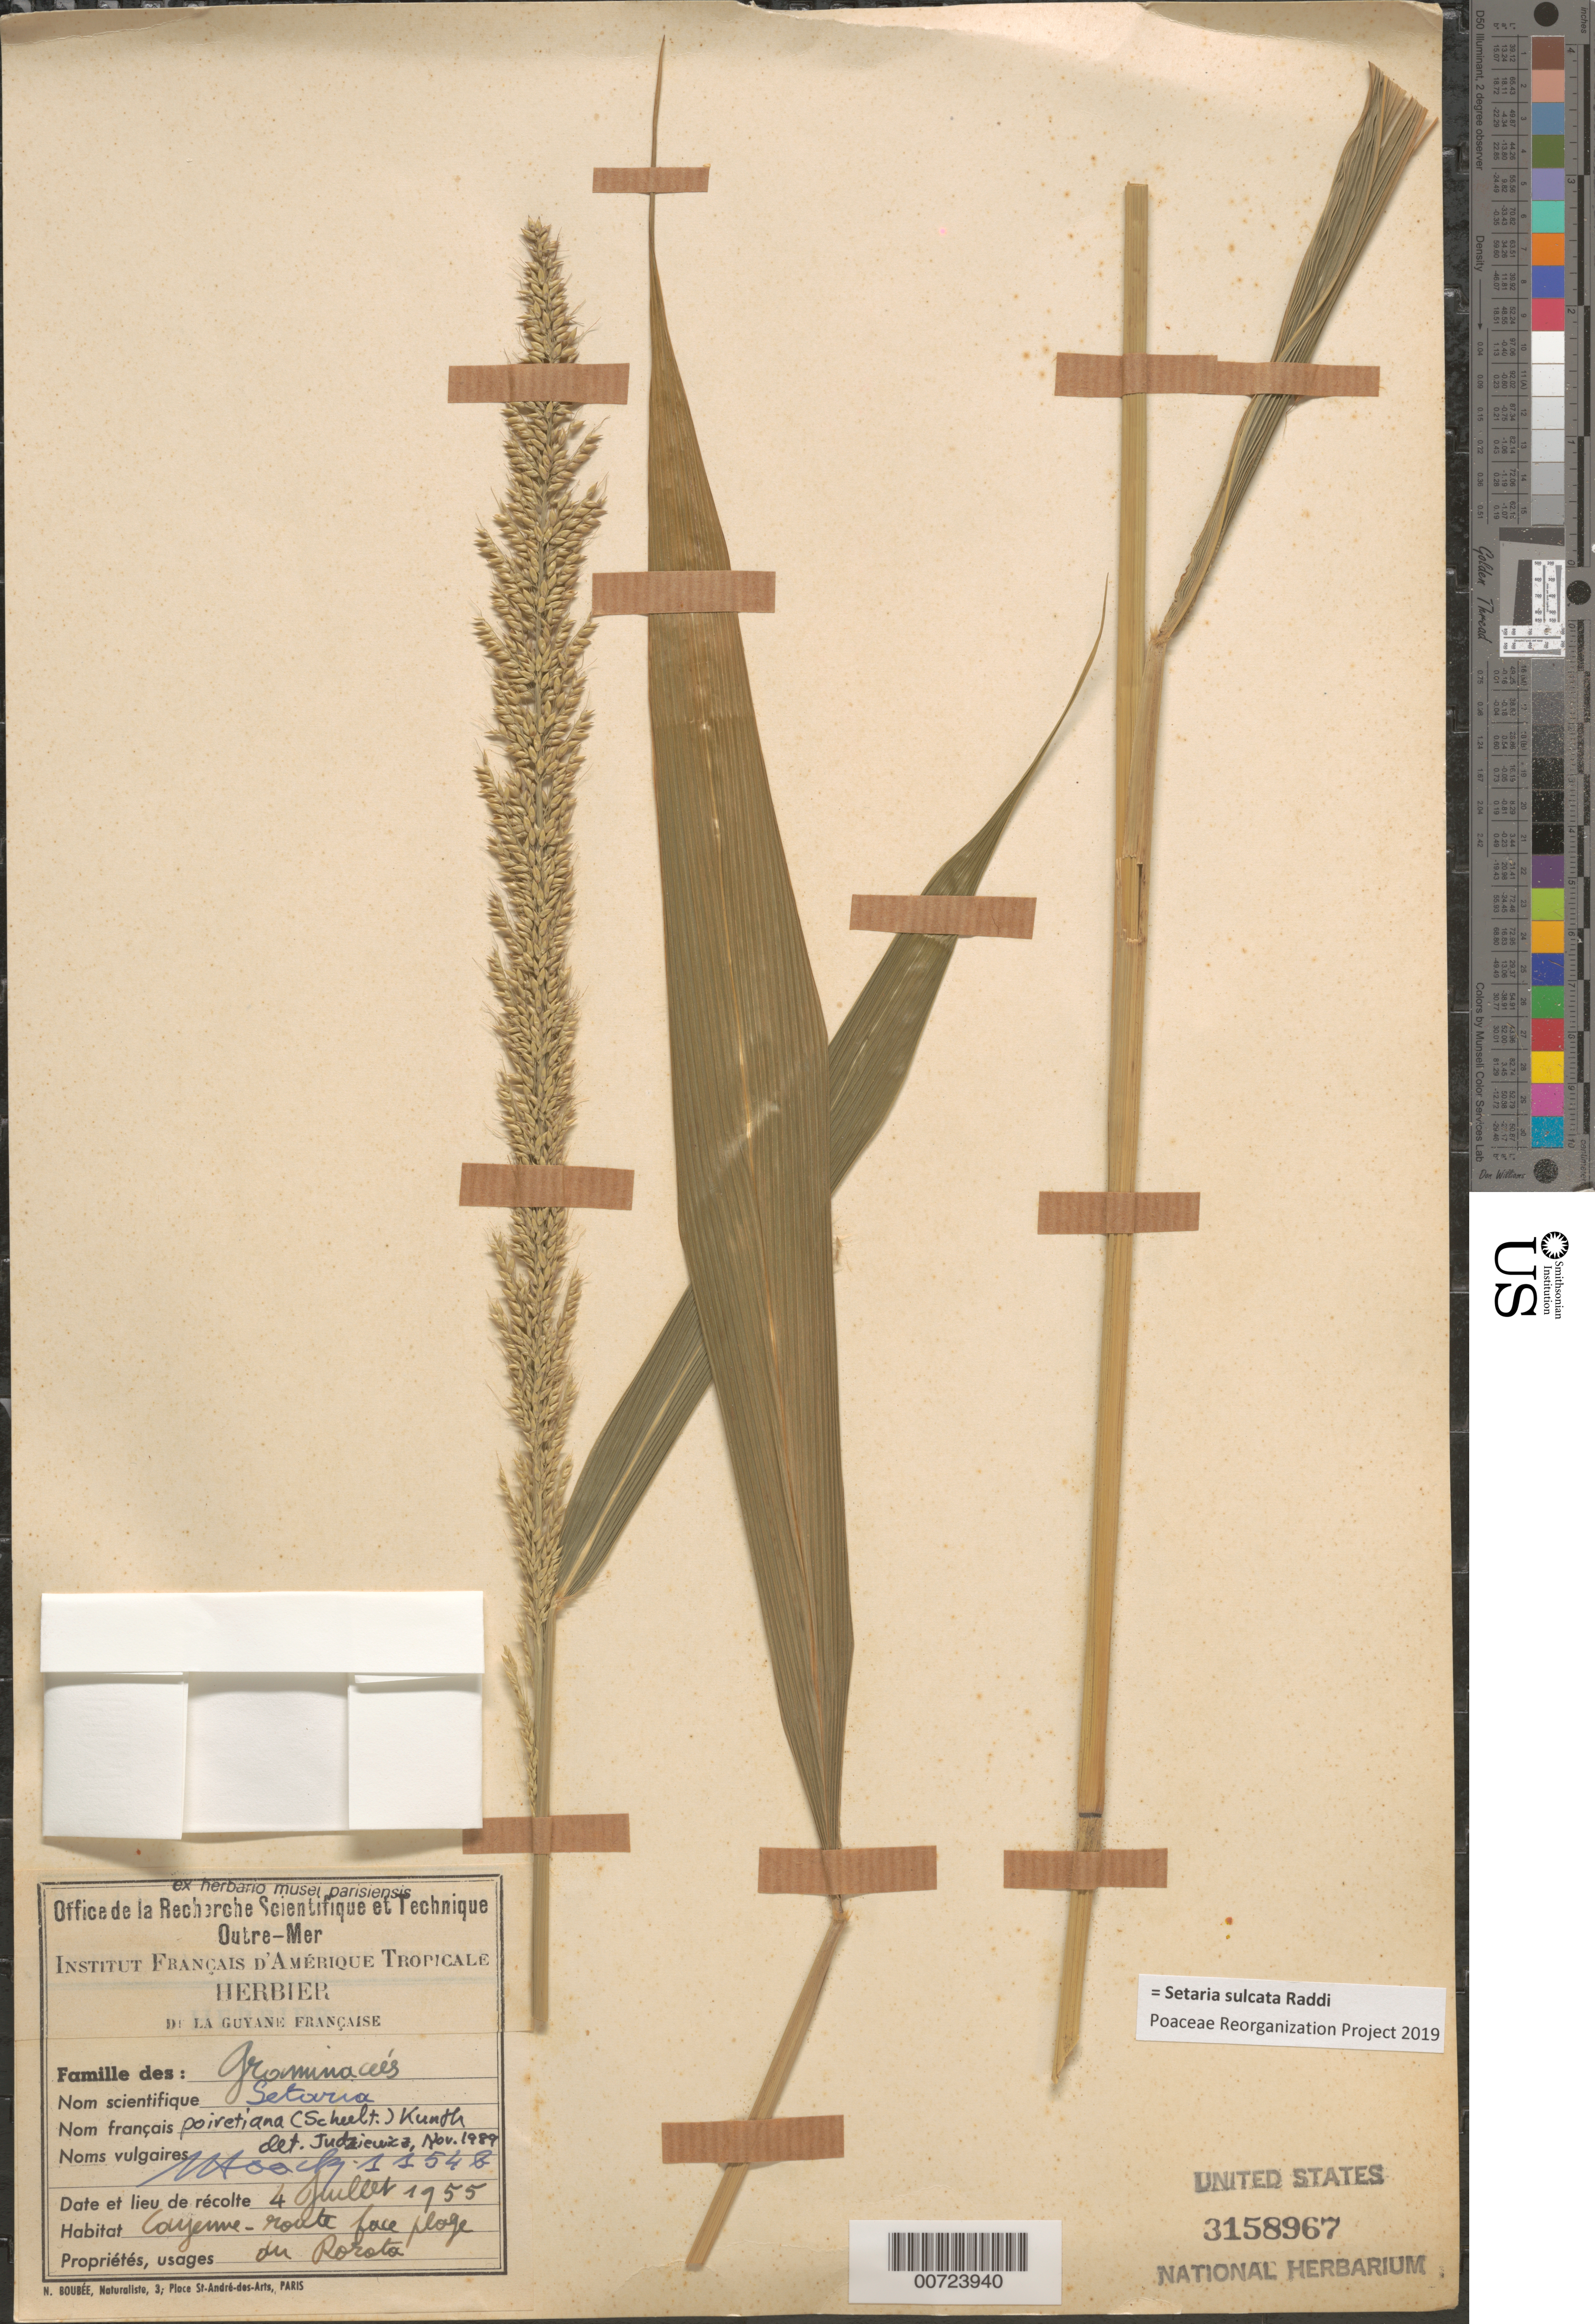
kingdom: Plantae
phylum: Tracheophyta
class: Liliopsida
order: Poales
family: Poaceae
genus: Setaria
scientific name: Setaria poiretiana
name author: (Schult.) Kunth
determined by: Judziewicz, E. J.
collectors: J. Hoock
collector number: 1154 b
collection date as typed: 4-Jul-55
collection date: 1955-07-04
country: French Guiana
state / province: Cayenne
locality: Cayenne, Route face plage du Rorota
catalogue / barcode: US 3158967